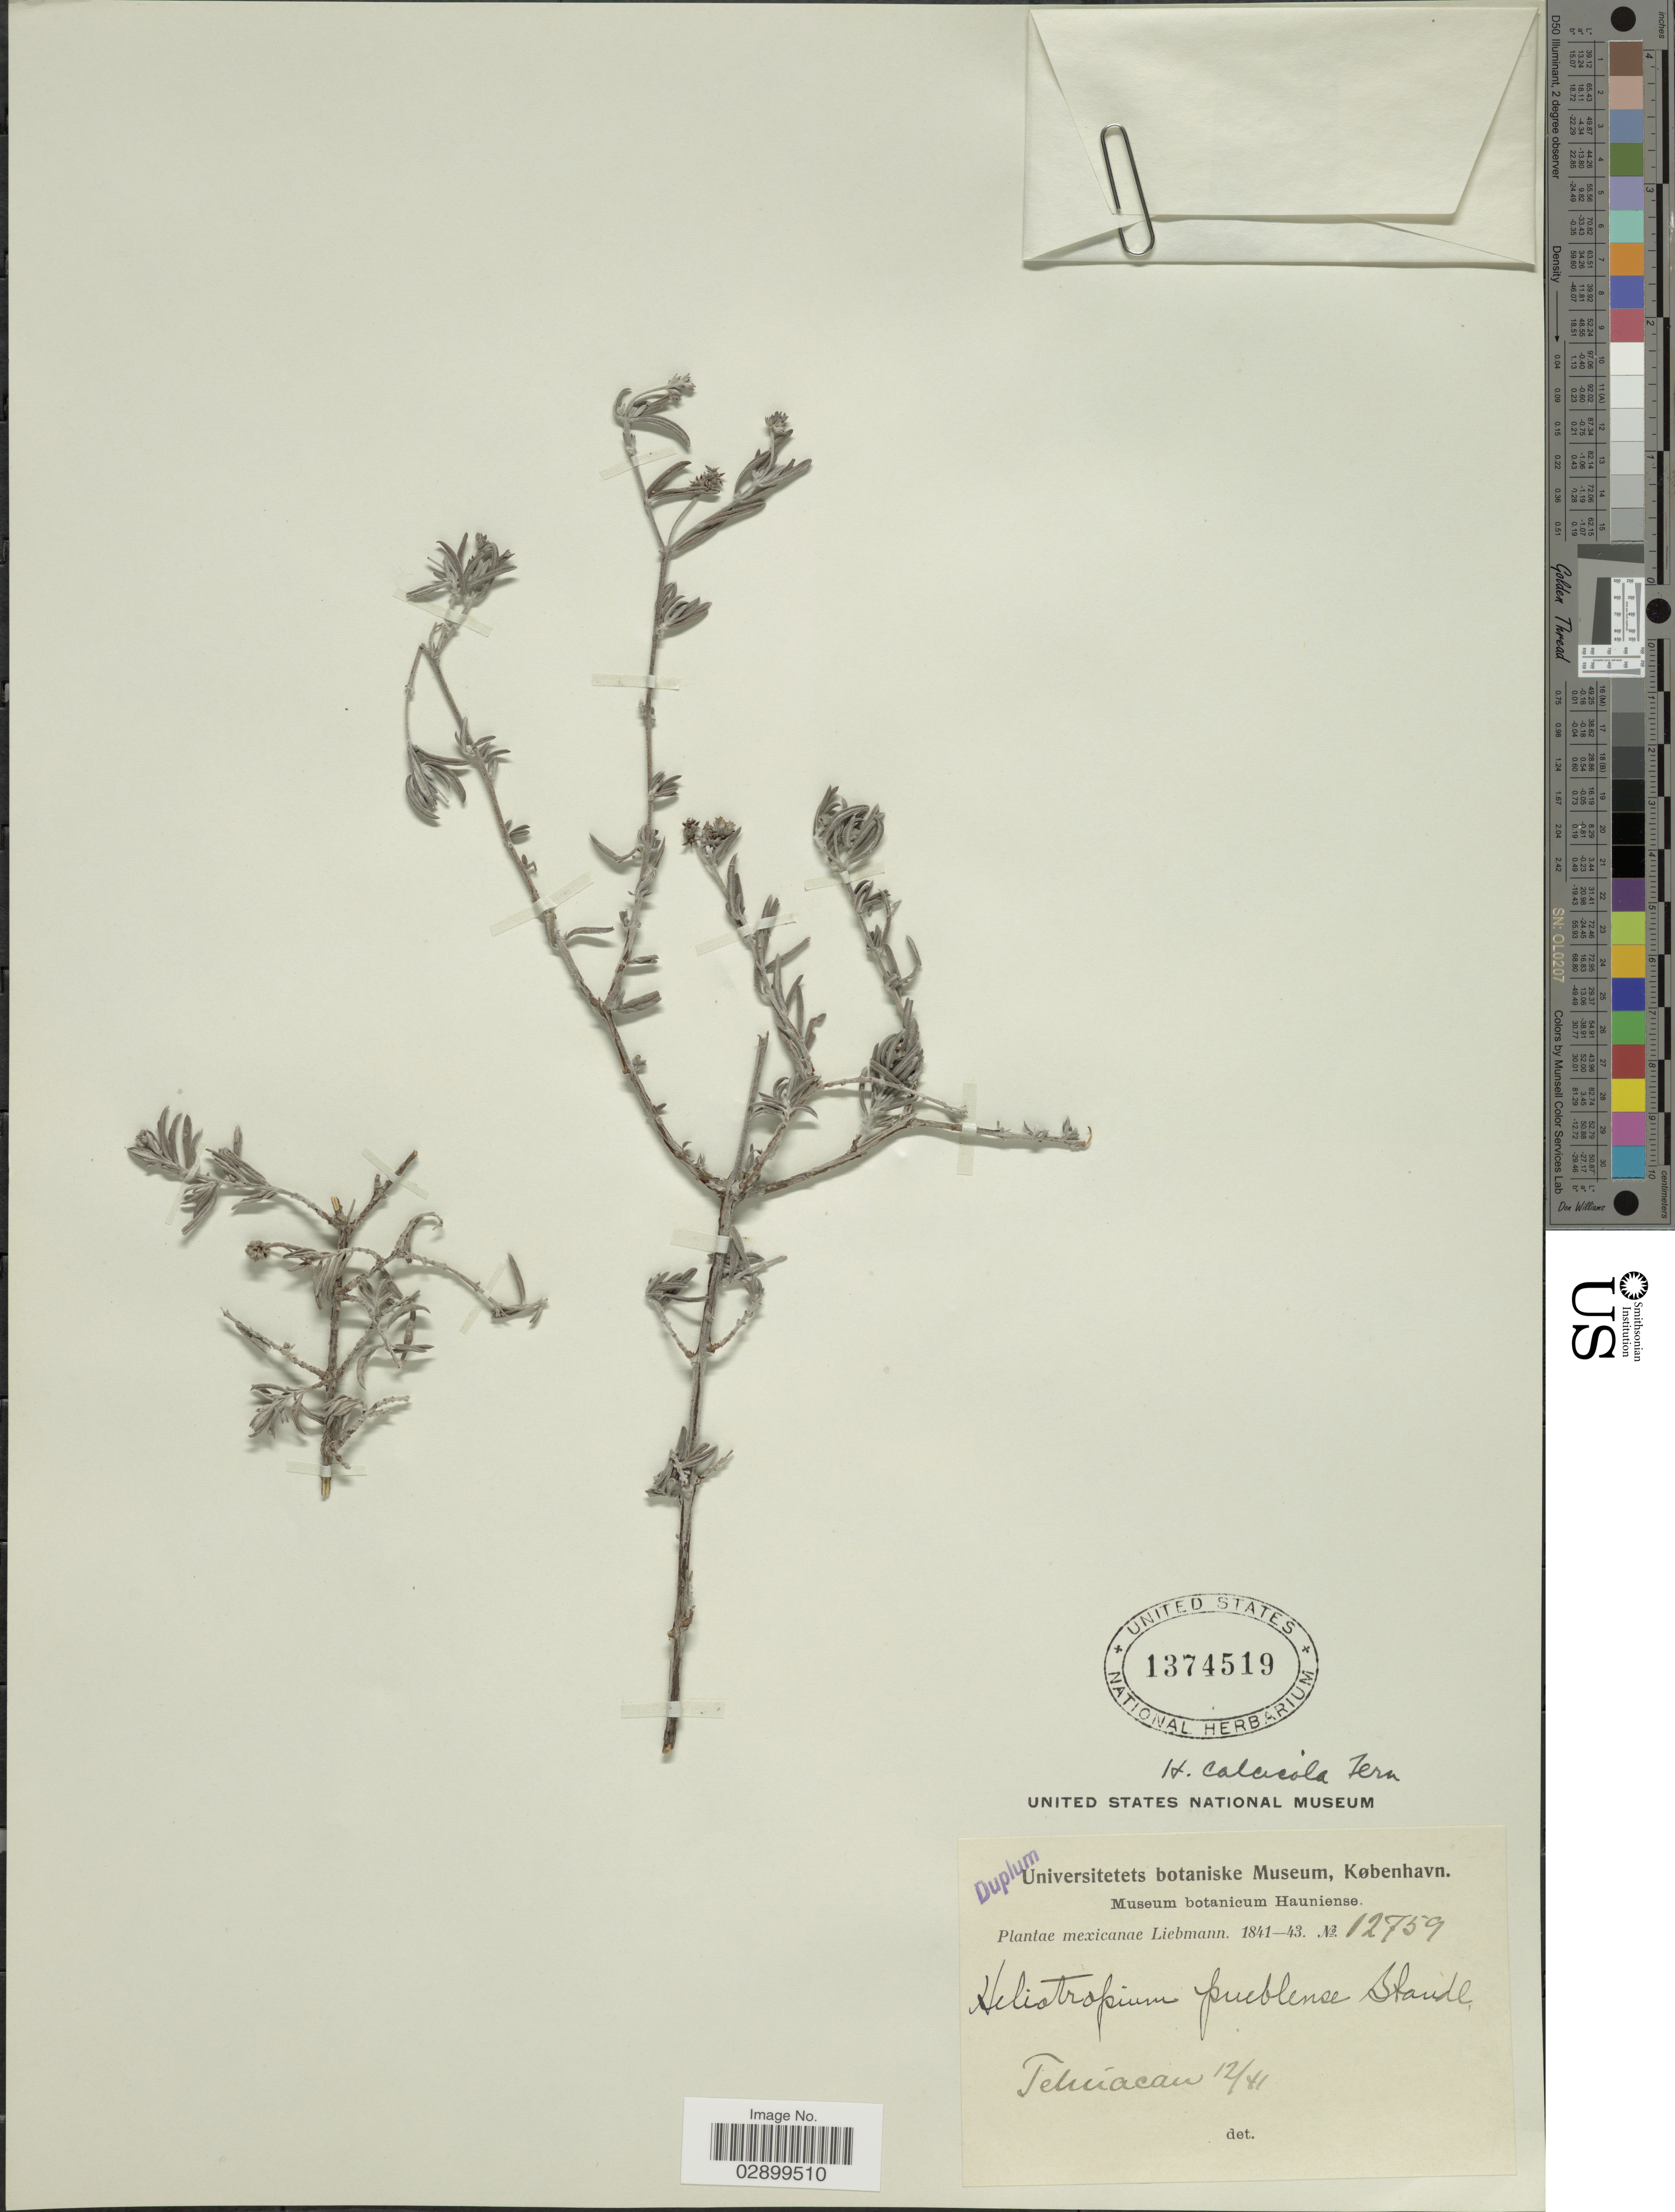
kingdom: Plantae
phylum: Tracheophyta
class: Magnoliopsida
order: Boraginales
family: Heliotropiaceae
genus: Heliotropium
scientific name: Heliotropium calcicola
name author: Fernald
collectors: Liebmann, --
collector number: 12759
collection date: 1841-12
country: Mexico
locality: Tehuacan.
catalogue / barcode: US 1374519